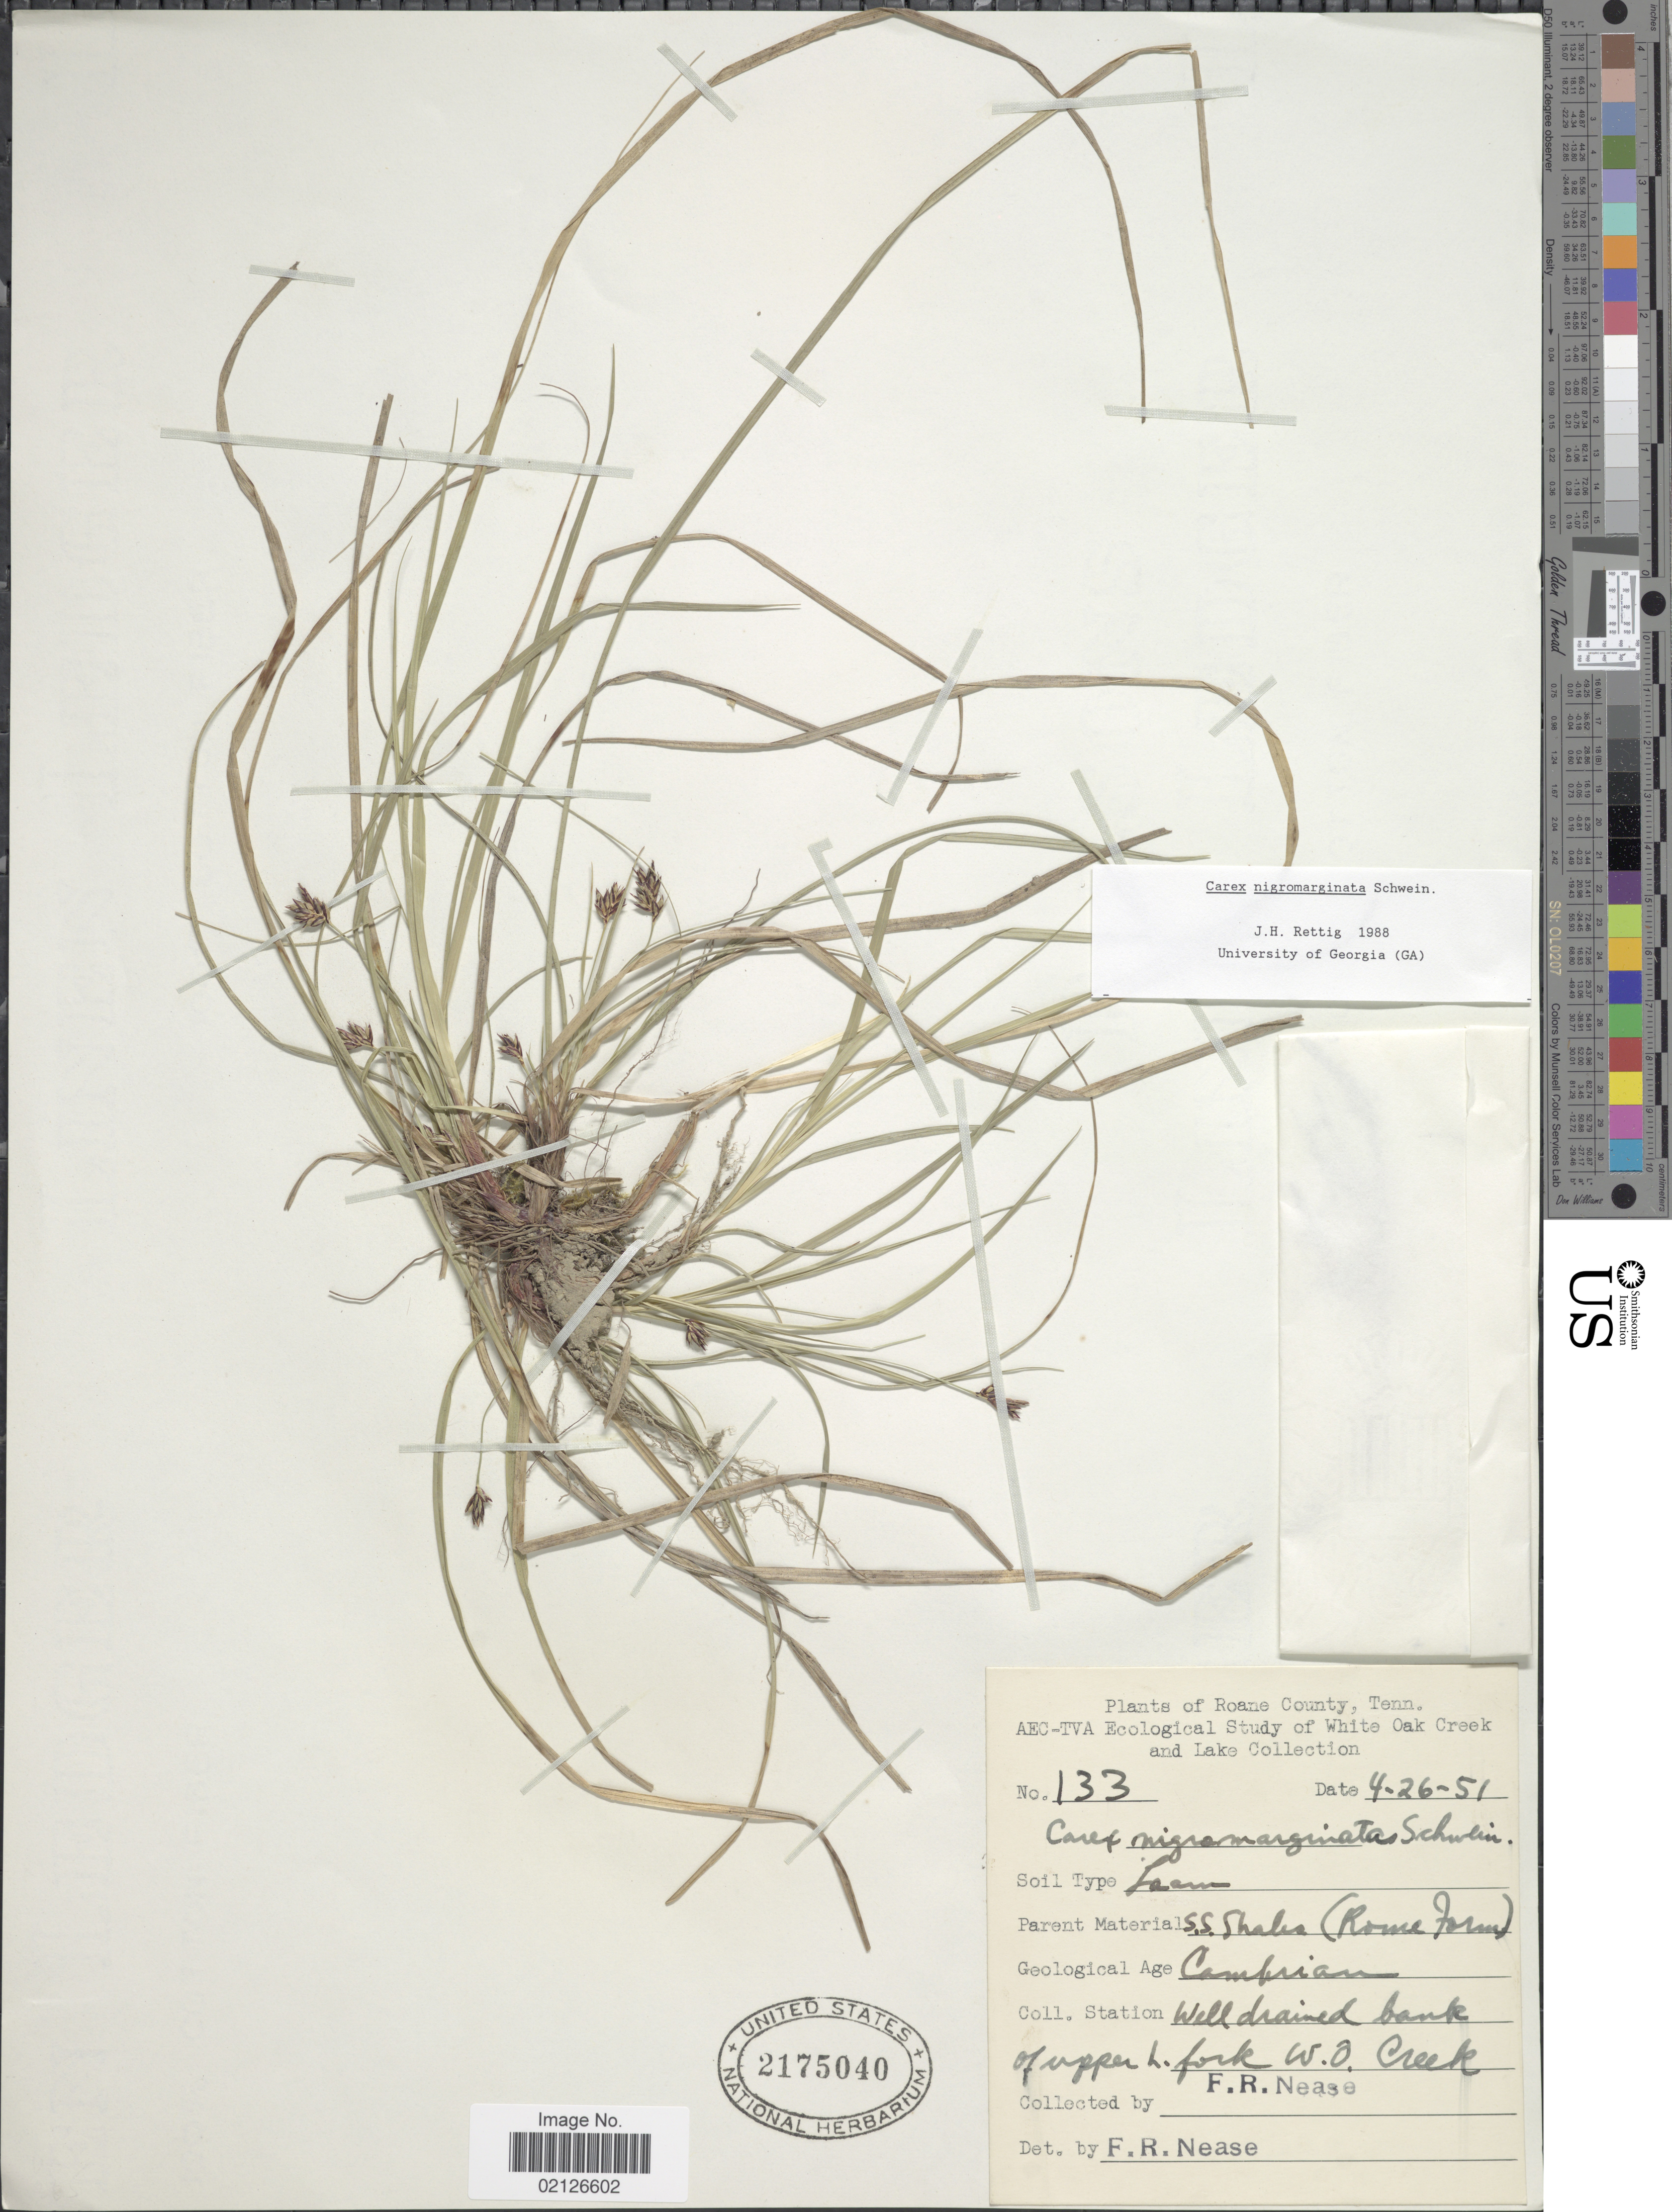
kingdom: Plantae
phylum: Tracheophyta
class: Liliopsida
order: Poales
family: Cyperaceae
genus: Carex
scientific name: Carex nigromarginata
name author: Schwein.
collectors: F. Nease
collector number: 133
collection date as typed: Transcribed d/m/y: 26/4/51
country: United States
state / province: Tennessee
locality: Roane County, well drained bank of upper L. fork W.O. Creek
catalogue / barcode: US 2175040